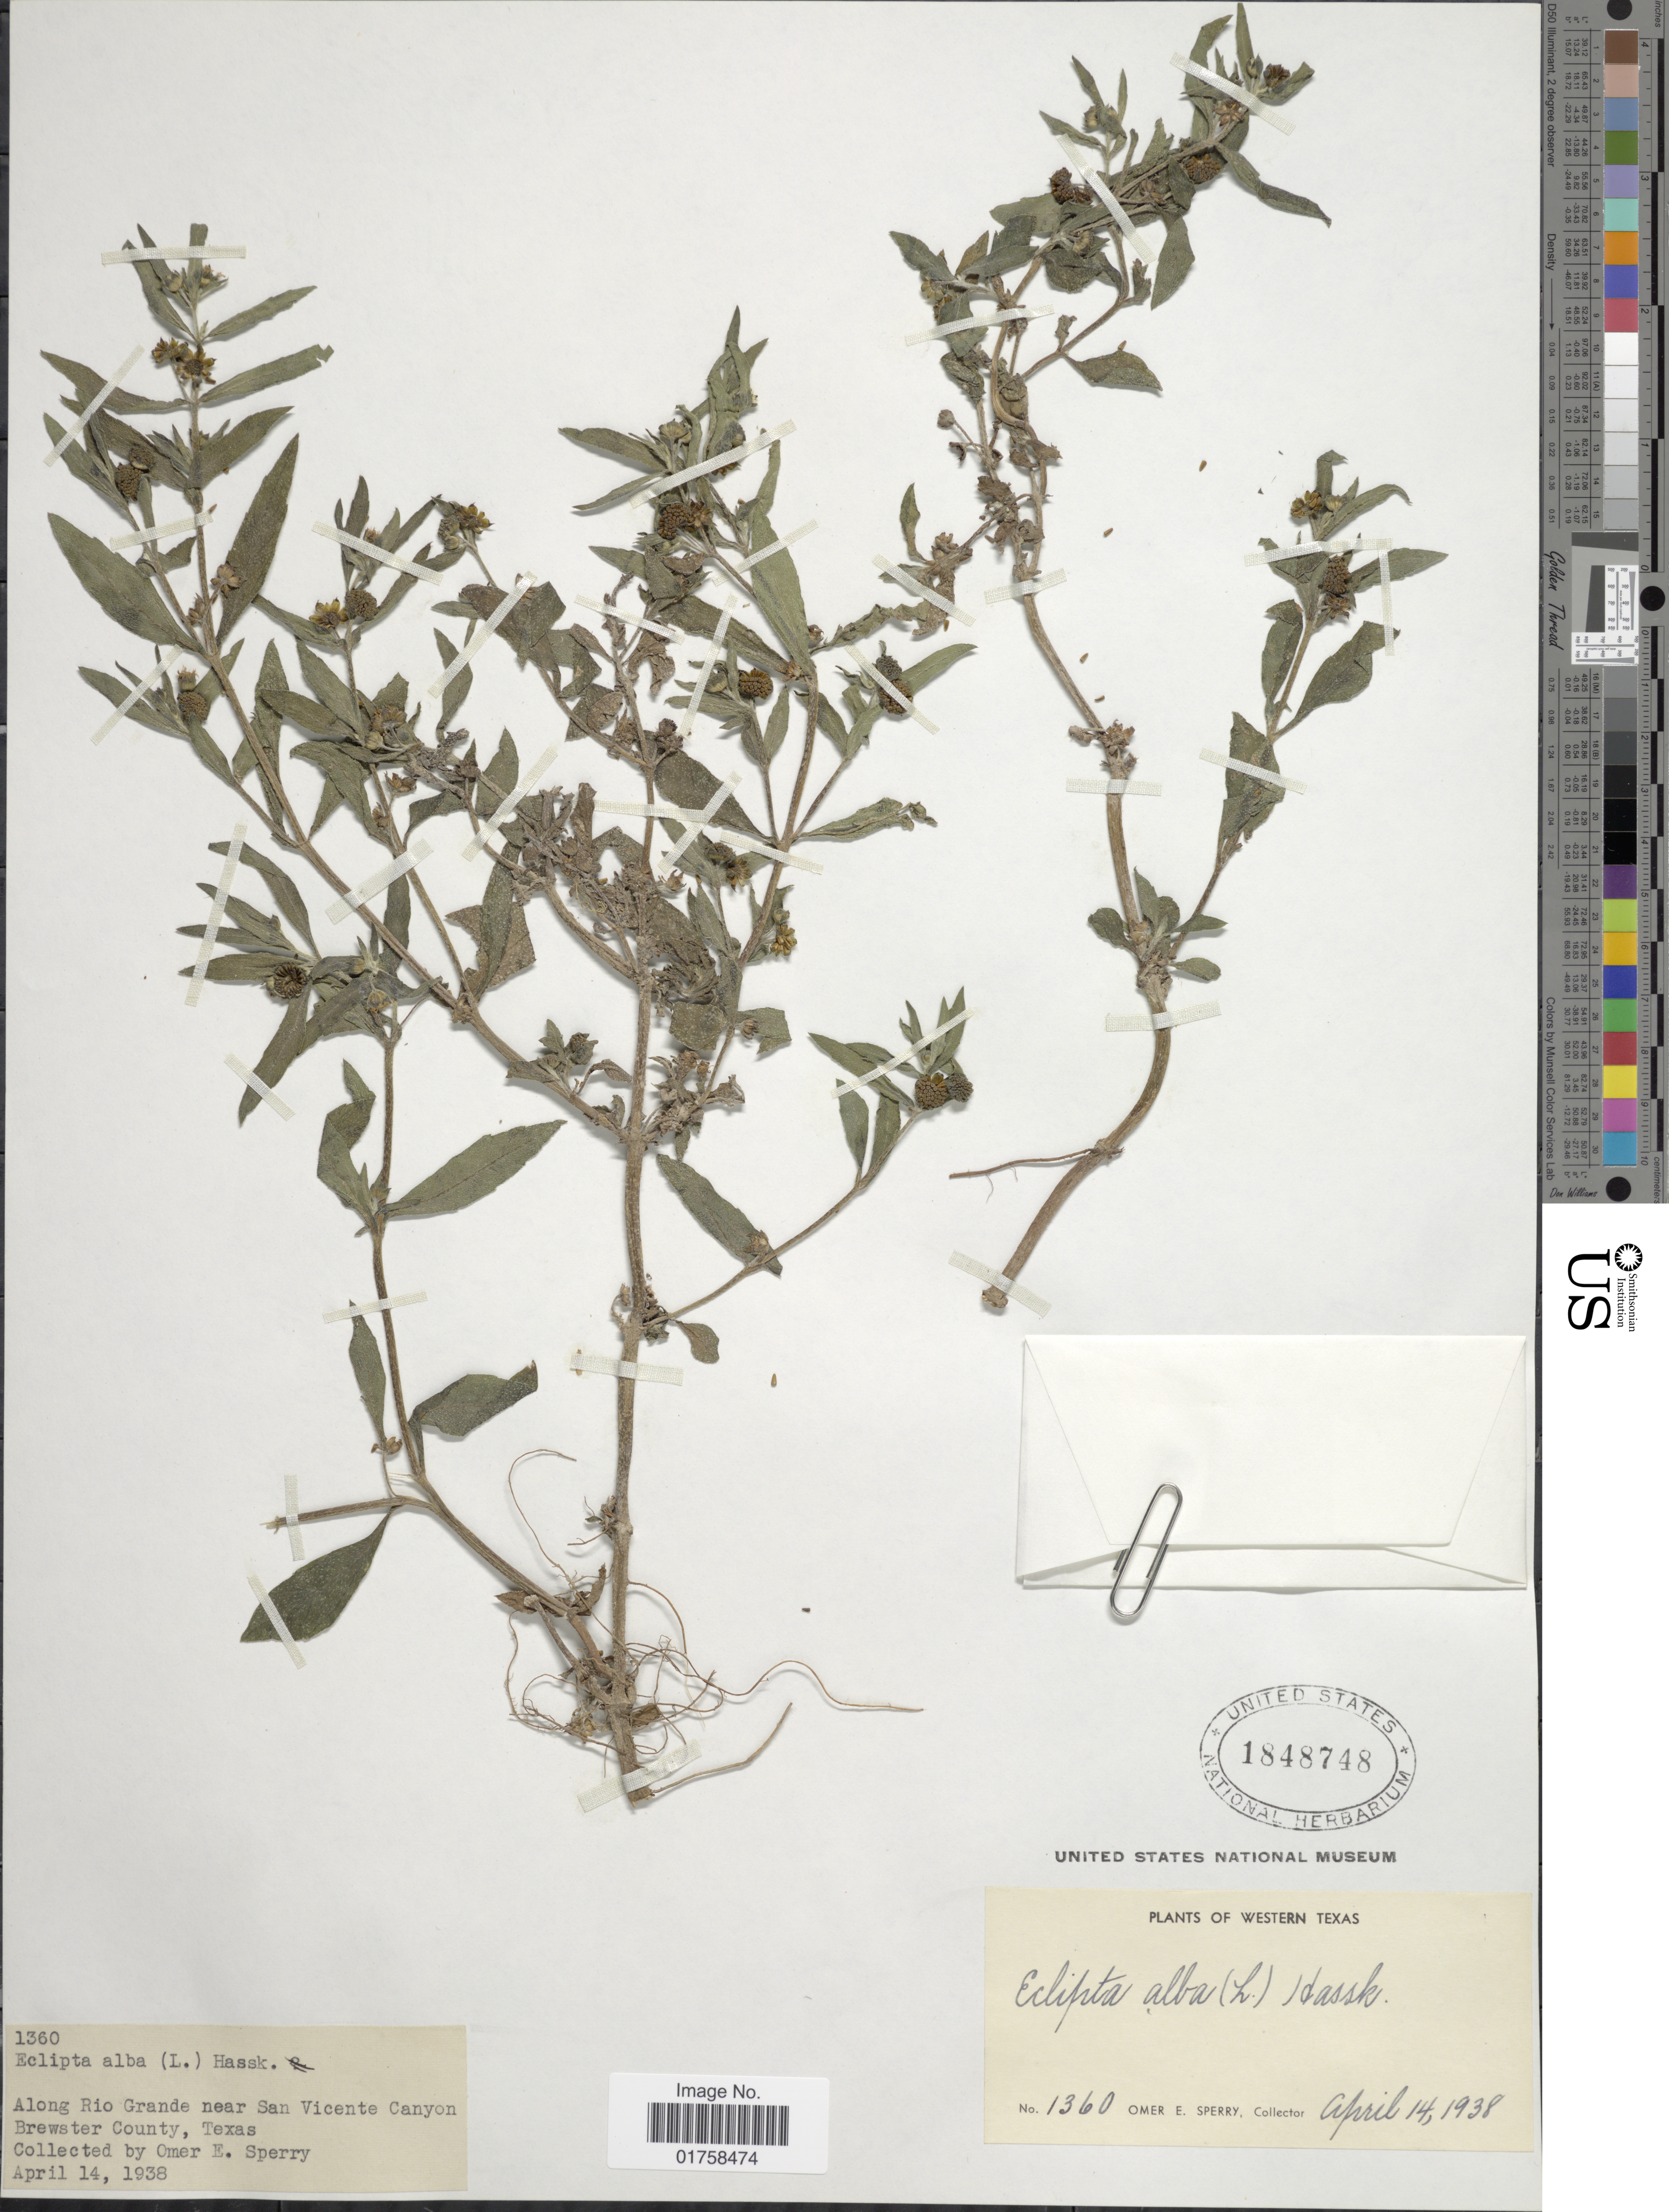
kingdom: Plantae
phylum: Tracheophyta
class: Magnoliopsida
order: Asterales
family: Asteraceae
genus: Eclipta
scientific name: Eclipta alba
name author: (L.) Hassk.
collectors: O. E. Sperry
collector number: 1360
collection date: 1938-04-14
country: United States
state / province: Texas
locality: Western Texas. Along Rio Grande near San Vicente Canyon. Brewster County, Texas/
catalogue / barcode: US 1848748